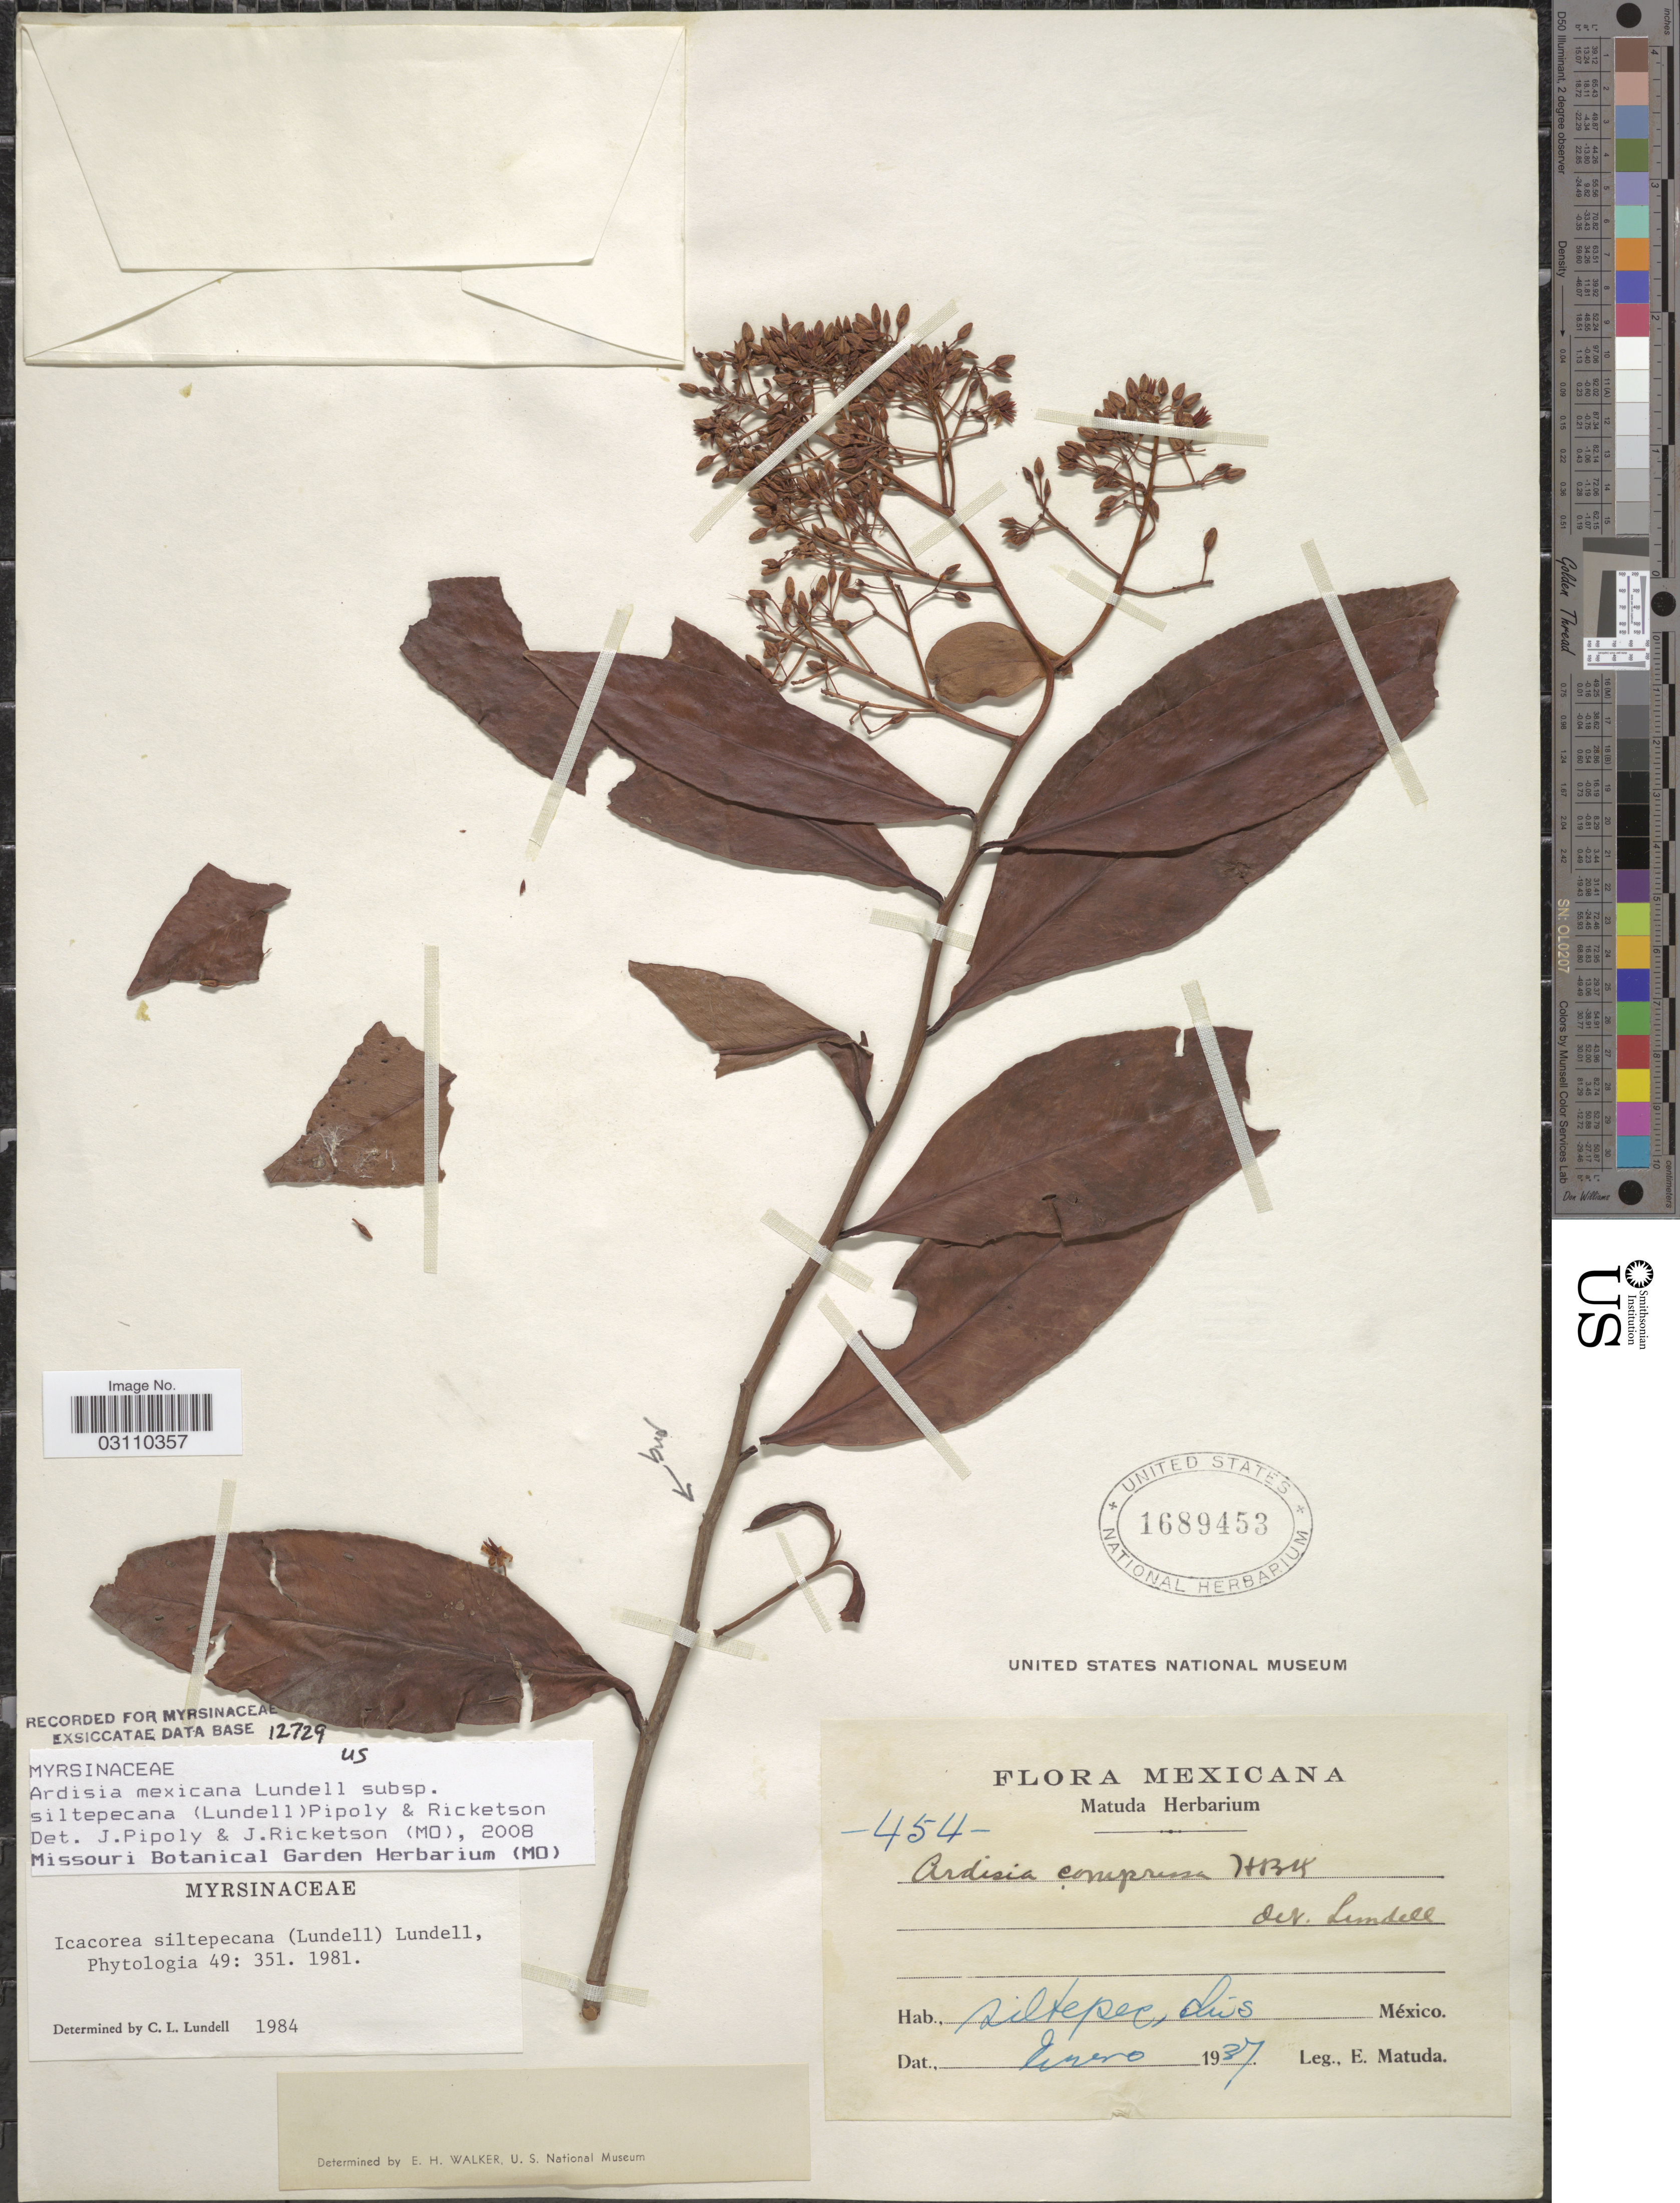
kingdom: Plantae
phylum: Tracheophyta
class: Magnoliopsida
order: Ericales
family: Primulaceae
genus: Ardisia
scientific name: Ardisia mexicana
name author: Lundell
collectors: E. Matuda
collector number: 454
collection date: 1937-01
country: Mexico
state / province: Chiapas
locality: Siltepec.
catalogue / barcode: US 1689453